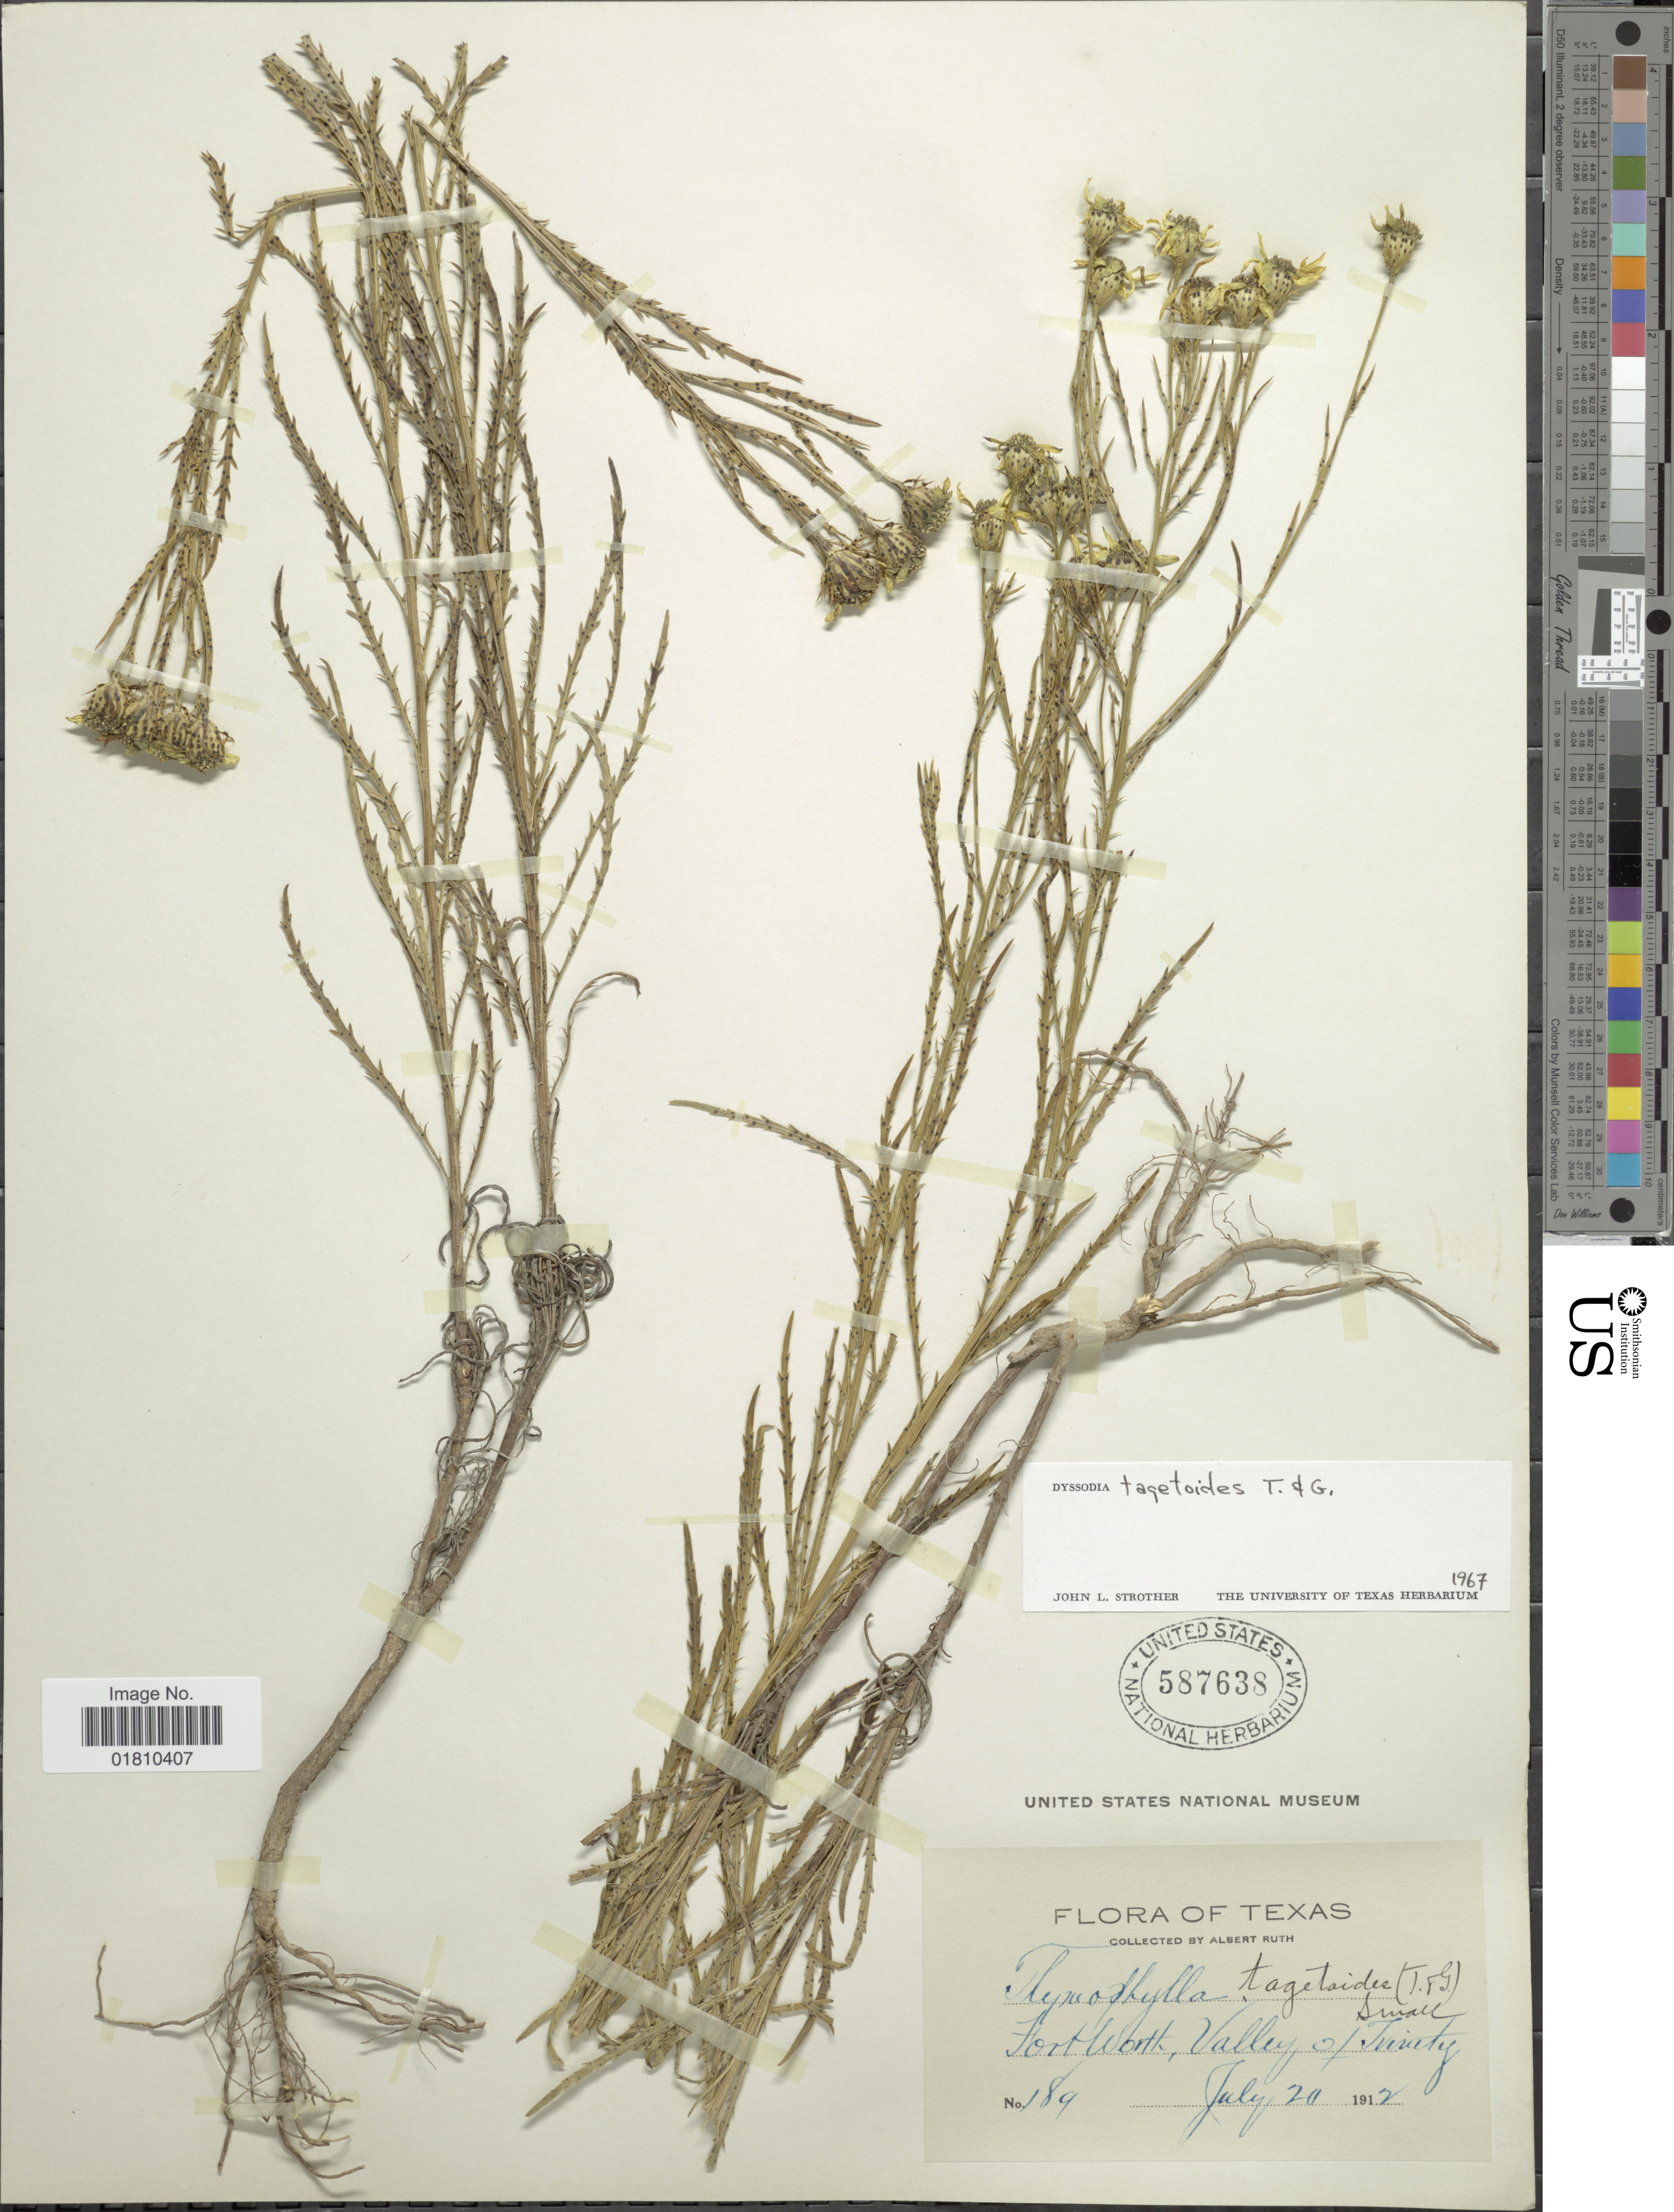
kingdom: Plantae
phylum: Tracheophyta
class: Magnoliopsida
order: Asterales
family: Asteraceae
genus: Dysodiopsis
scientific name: Dysodiopsis tagetoides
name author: (Torr. & A. Gray) Rydb.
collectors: A. Ruth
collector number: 189*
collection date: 1912-07-20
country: United States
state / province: Texas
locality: Fort Worth, Valley of Trinity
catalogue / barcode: US 587638